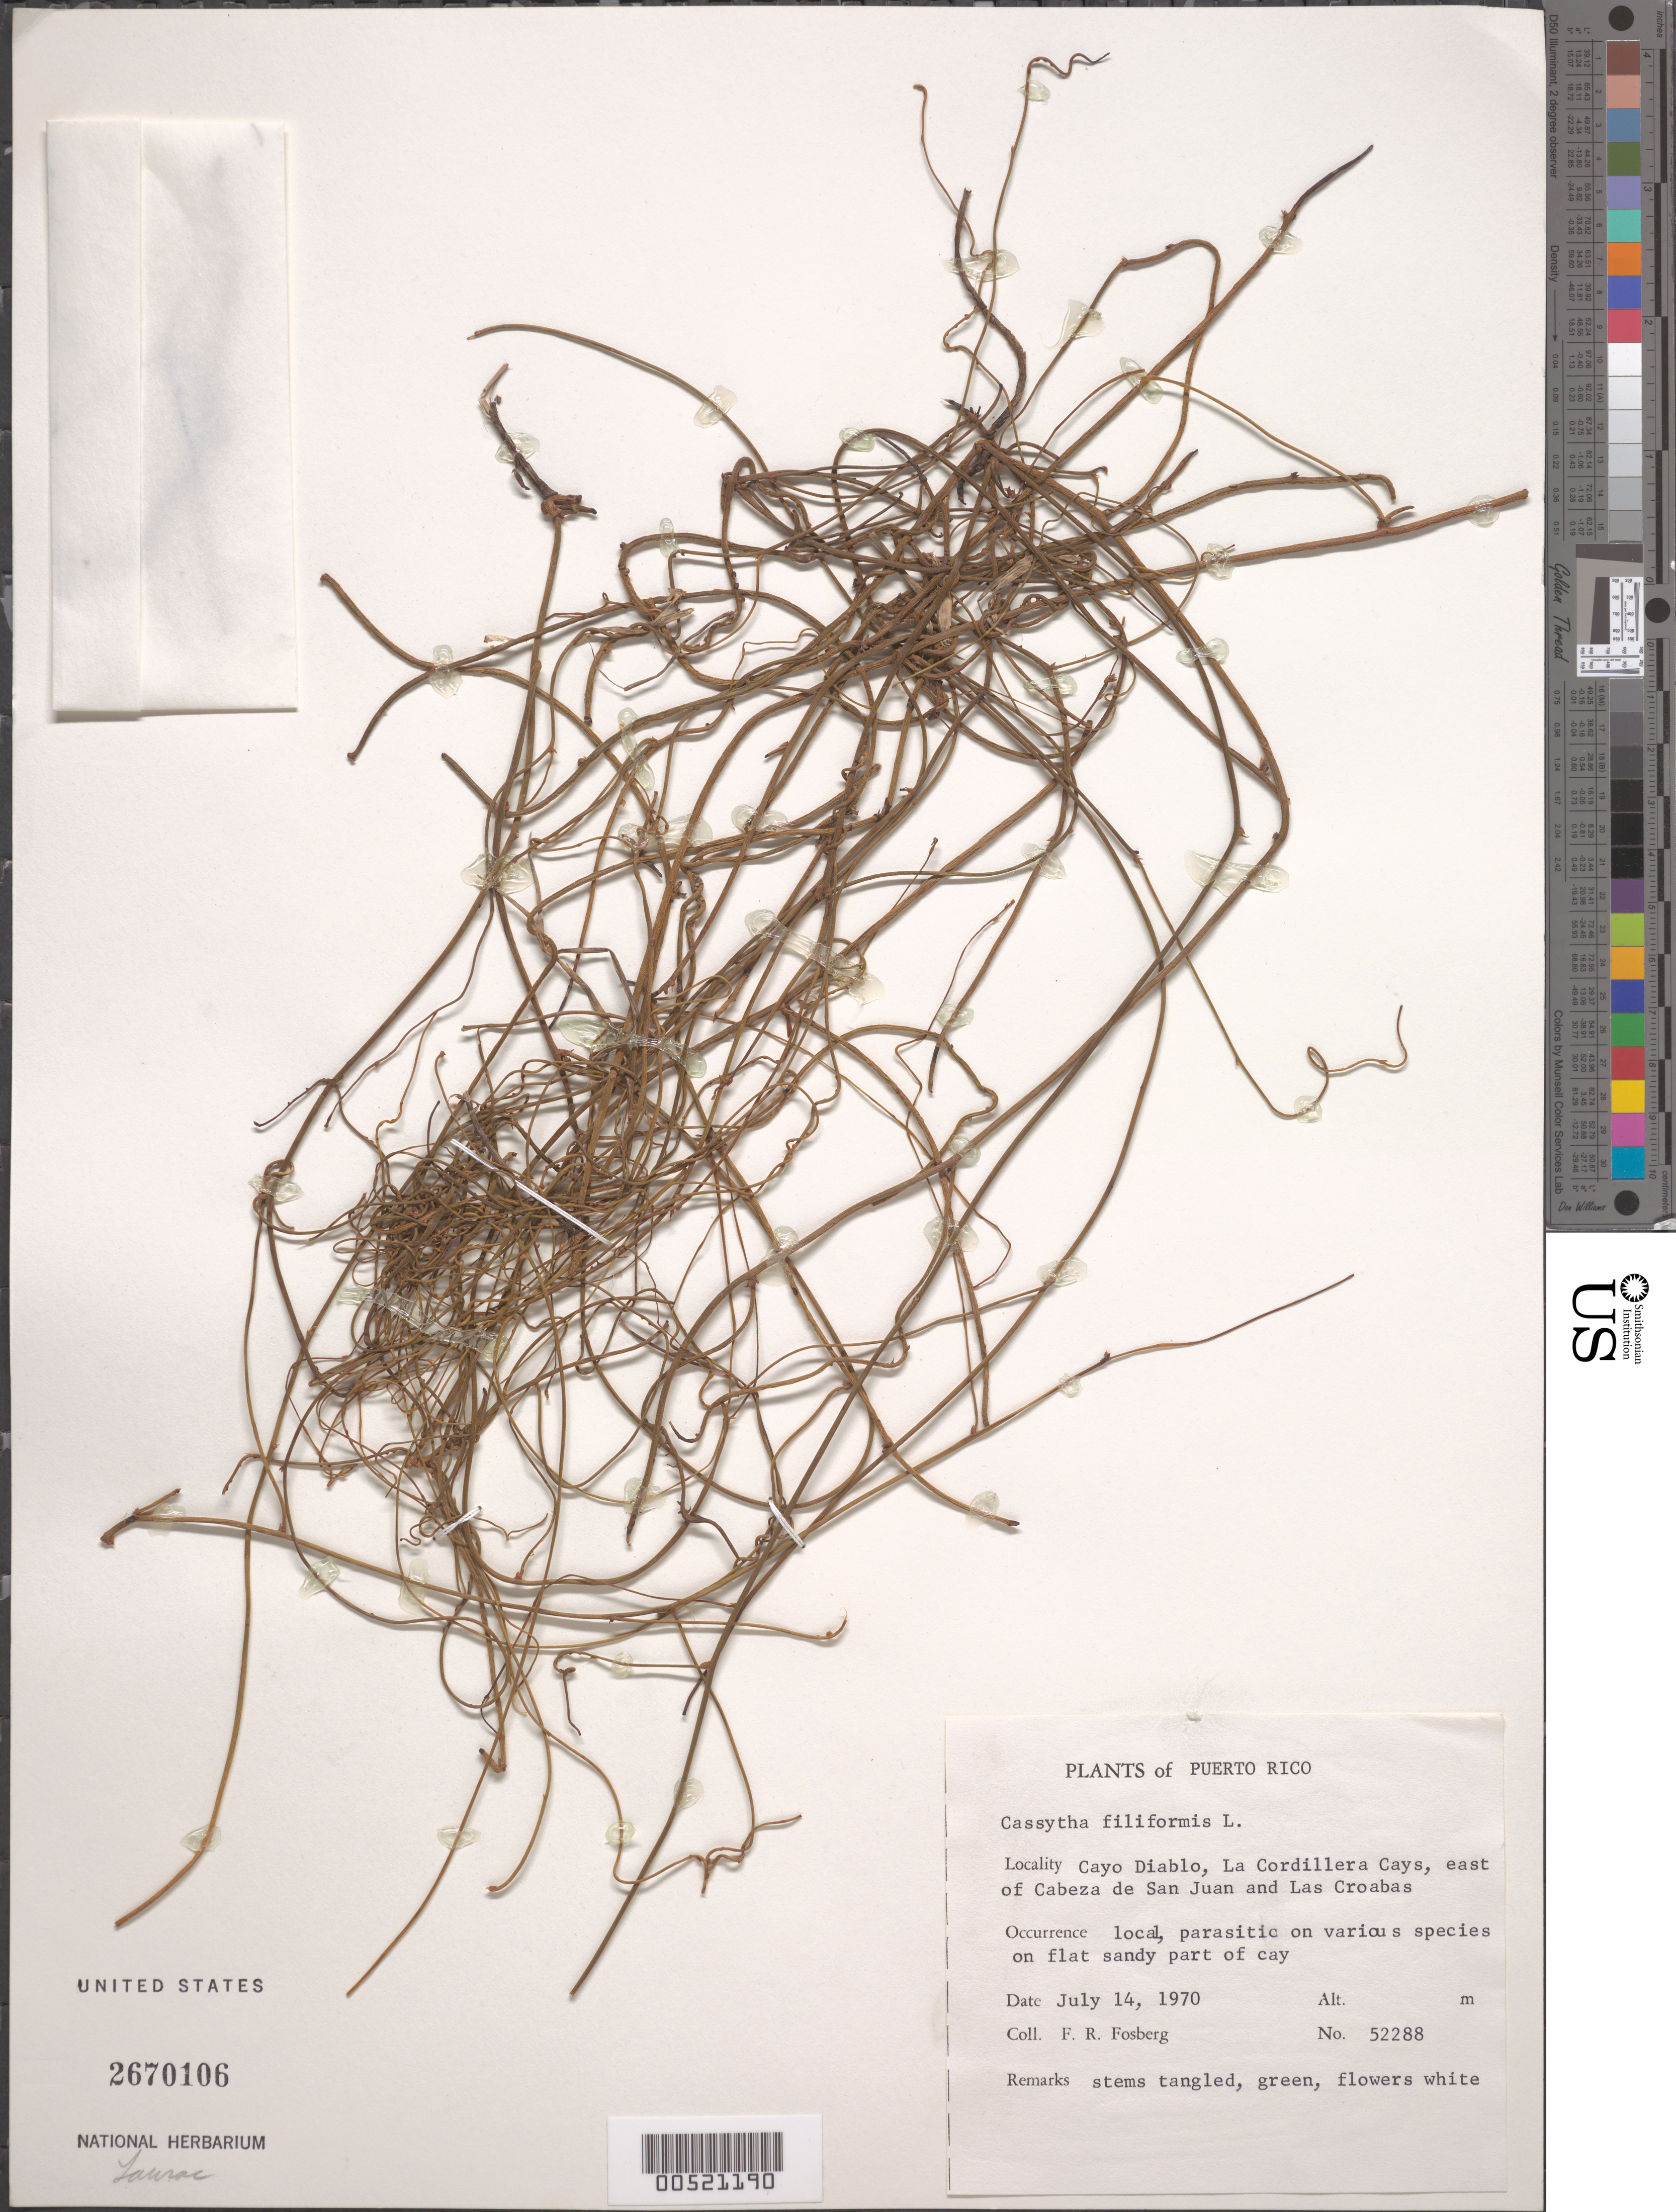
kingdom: Plantae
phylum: Tracheophyta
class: Magnoliopsida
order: Laurales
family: Lauraceae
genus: Cassytha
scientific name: Cassytha filiformis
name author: L.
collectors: F. R. Fosberg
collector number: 52288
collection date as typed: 14 Jul 1970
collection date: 1970-07-14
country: Puerto Rico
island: Greater Antilles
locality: Cayo Diablo, La Cordillera Cays, E of Cabeza de San Juan and Las Croabas. On flat, sandy part of cay.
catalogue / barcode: US 2670106